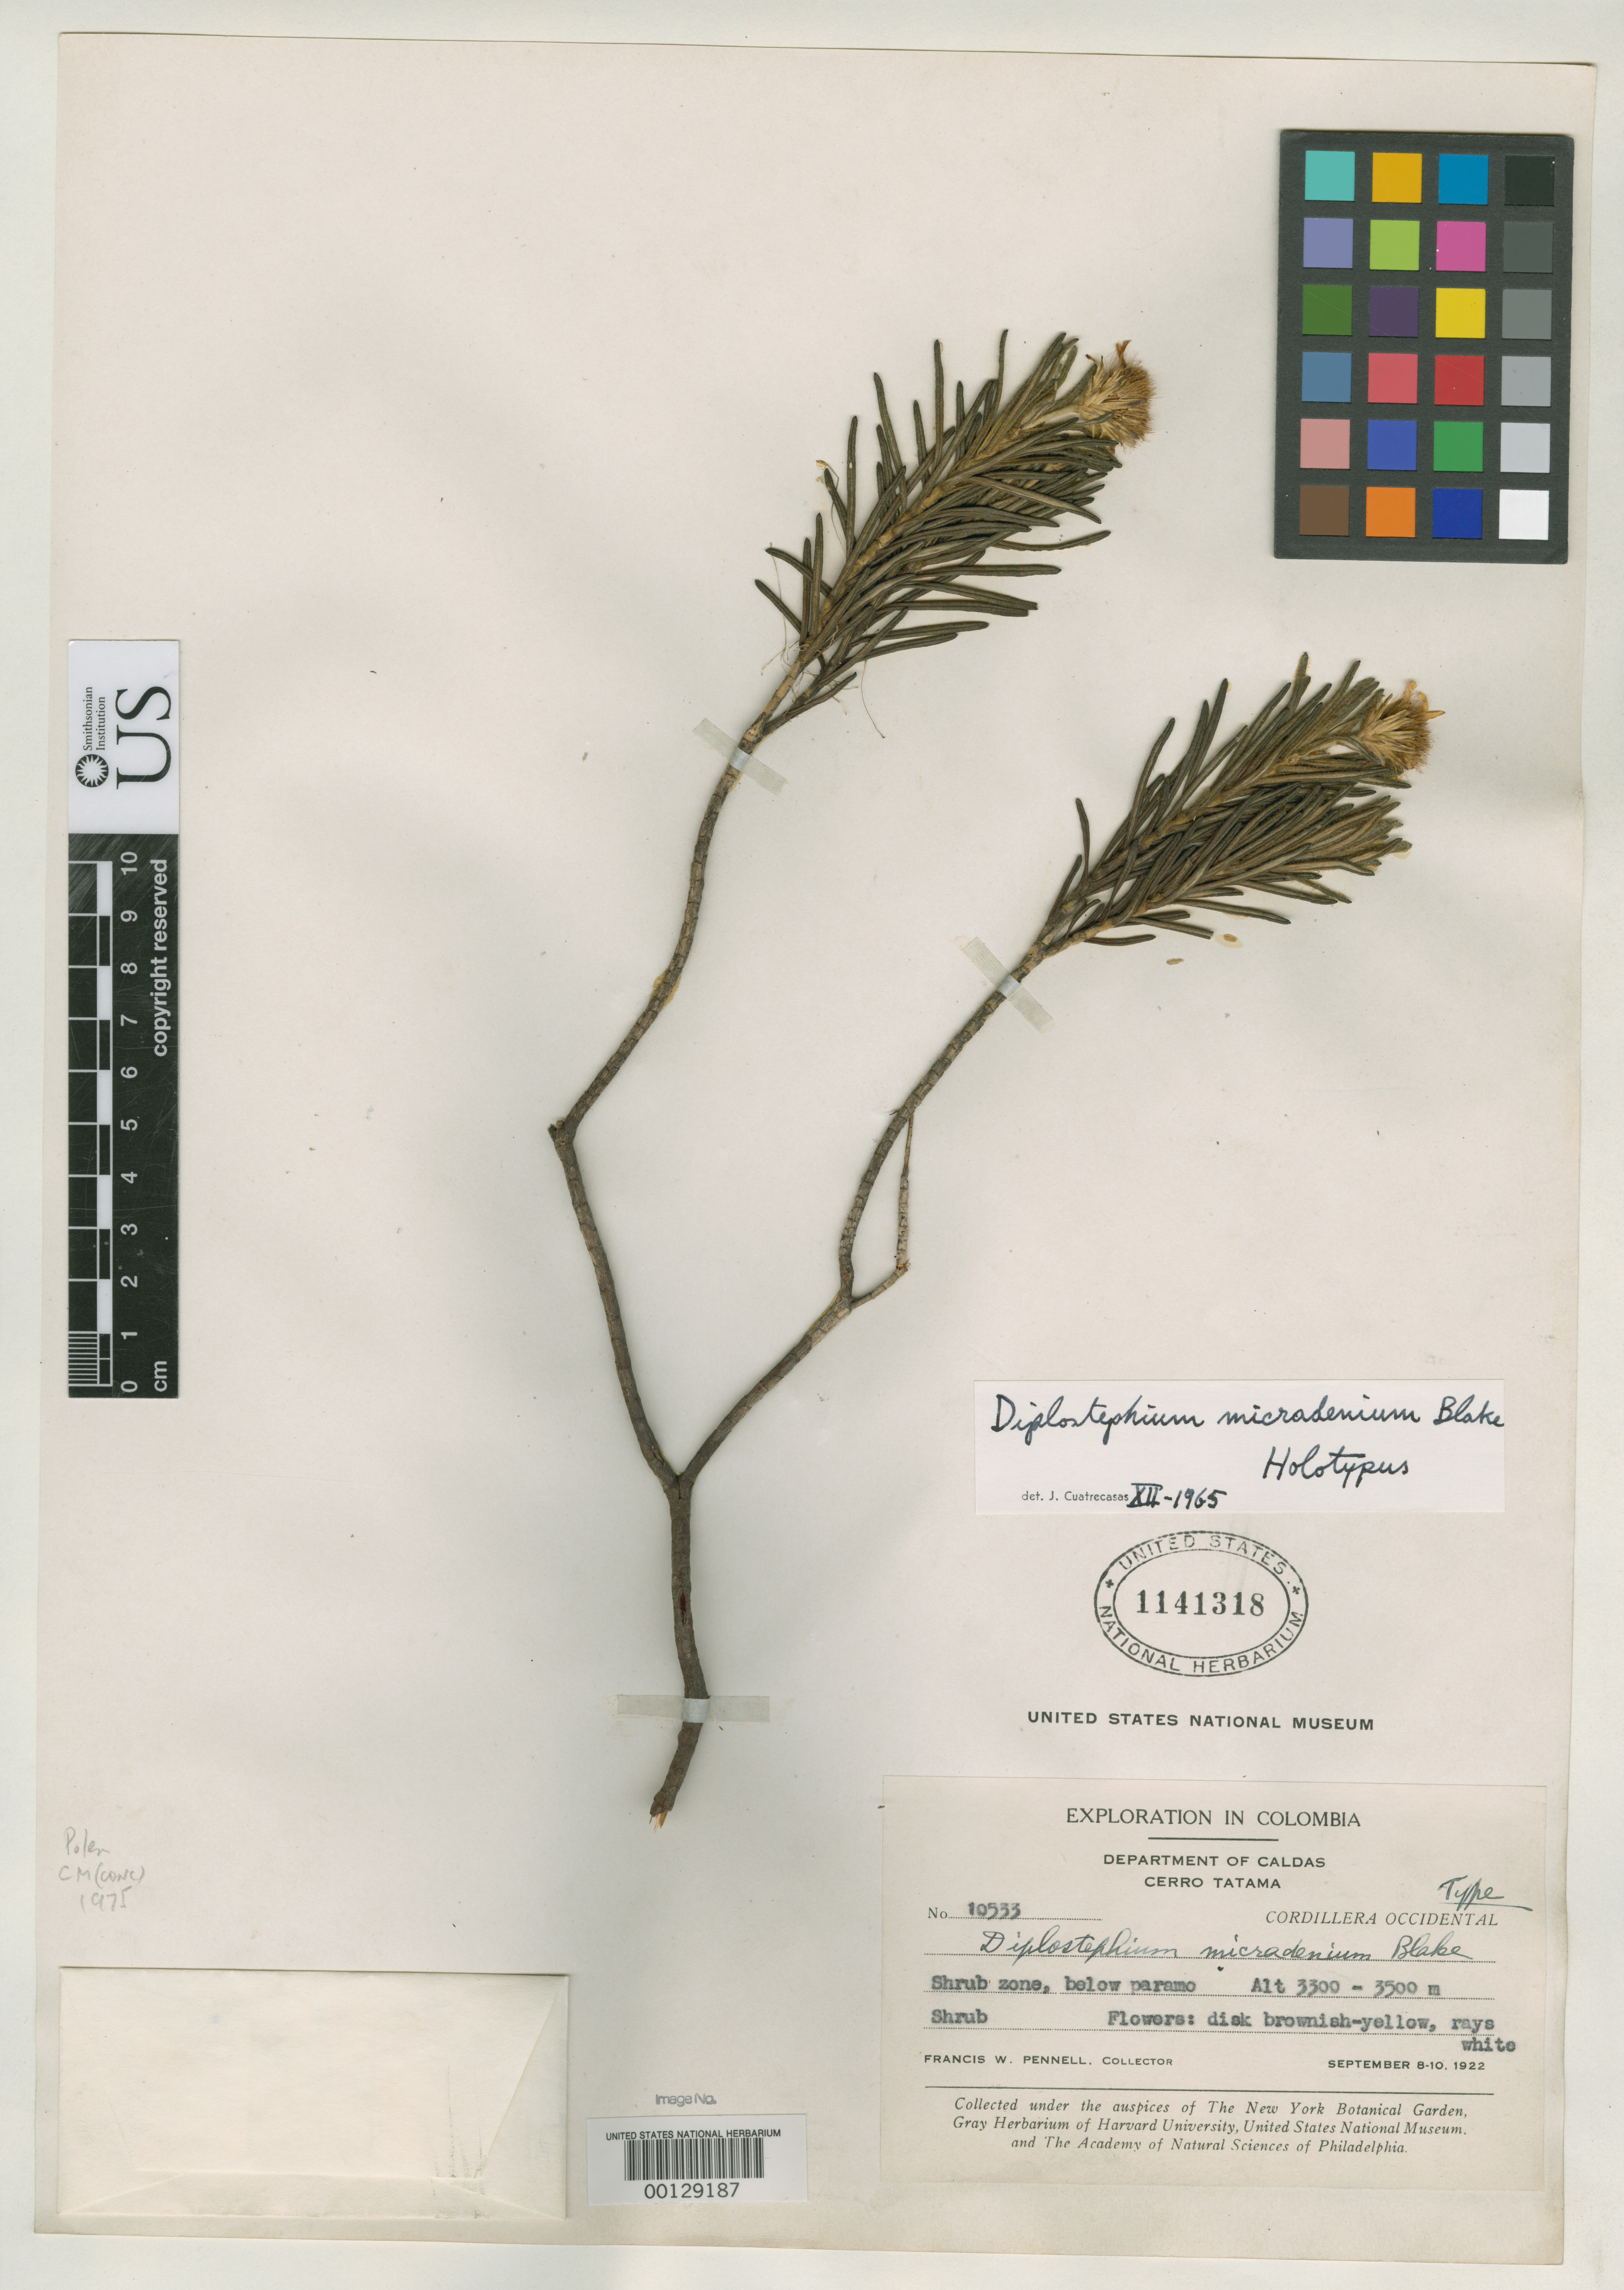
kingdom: Plantae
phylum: Tracheophyta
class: Magnoliopsida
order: Asterales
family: Asteraceae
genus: Diplostephium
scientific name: Diplostephium micradenium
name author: S.F. Blake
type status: Holotype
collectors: F. W. Pennell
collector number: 10533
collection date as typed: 08 Sep 1922 to 10 Sep 1922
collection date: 1922-09-08/1922-09-10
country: Colombia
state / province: Caldas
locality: Cordillera Occidental, Cerro Tatama, below Páramo.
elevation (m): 3300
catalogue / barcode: US 1141318